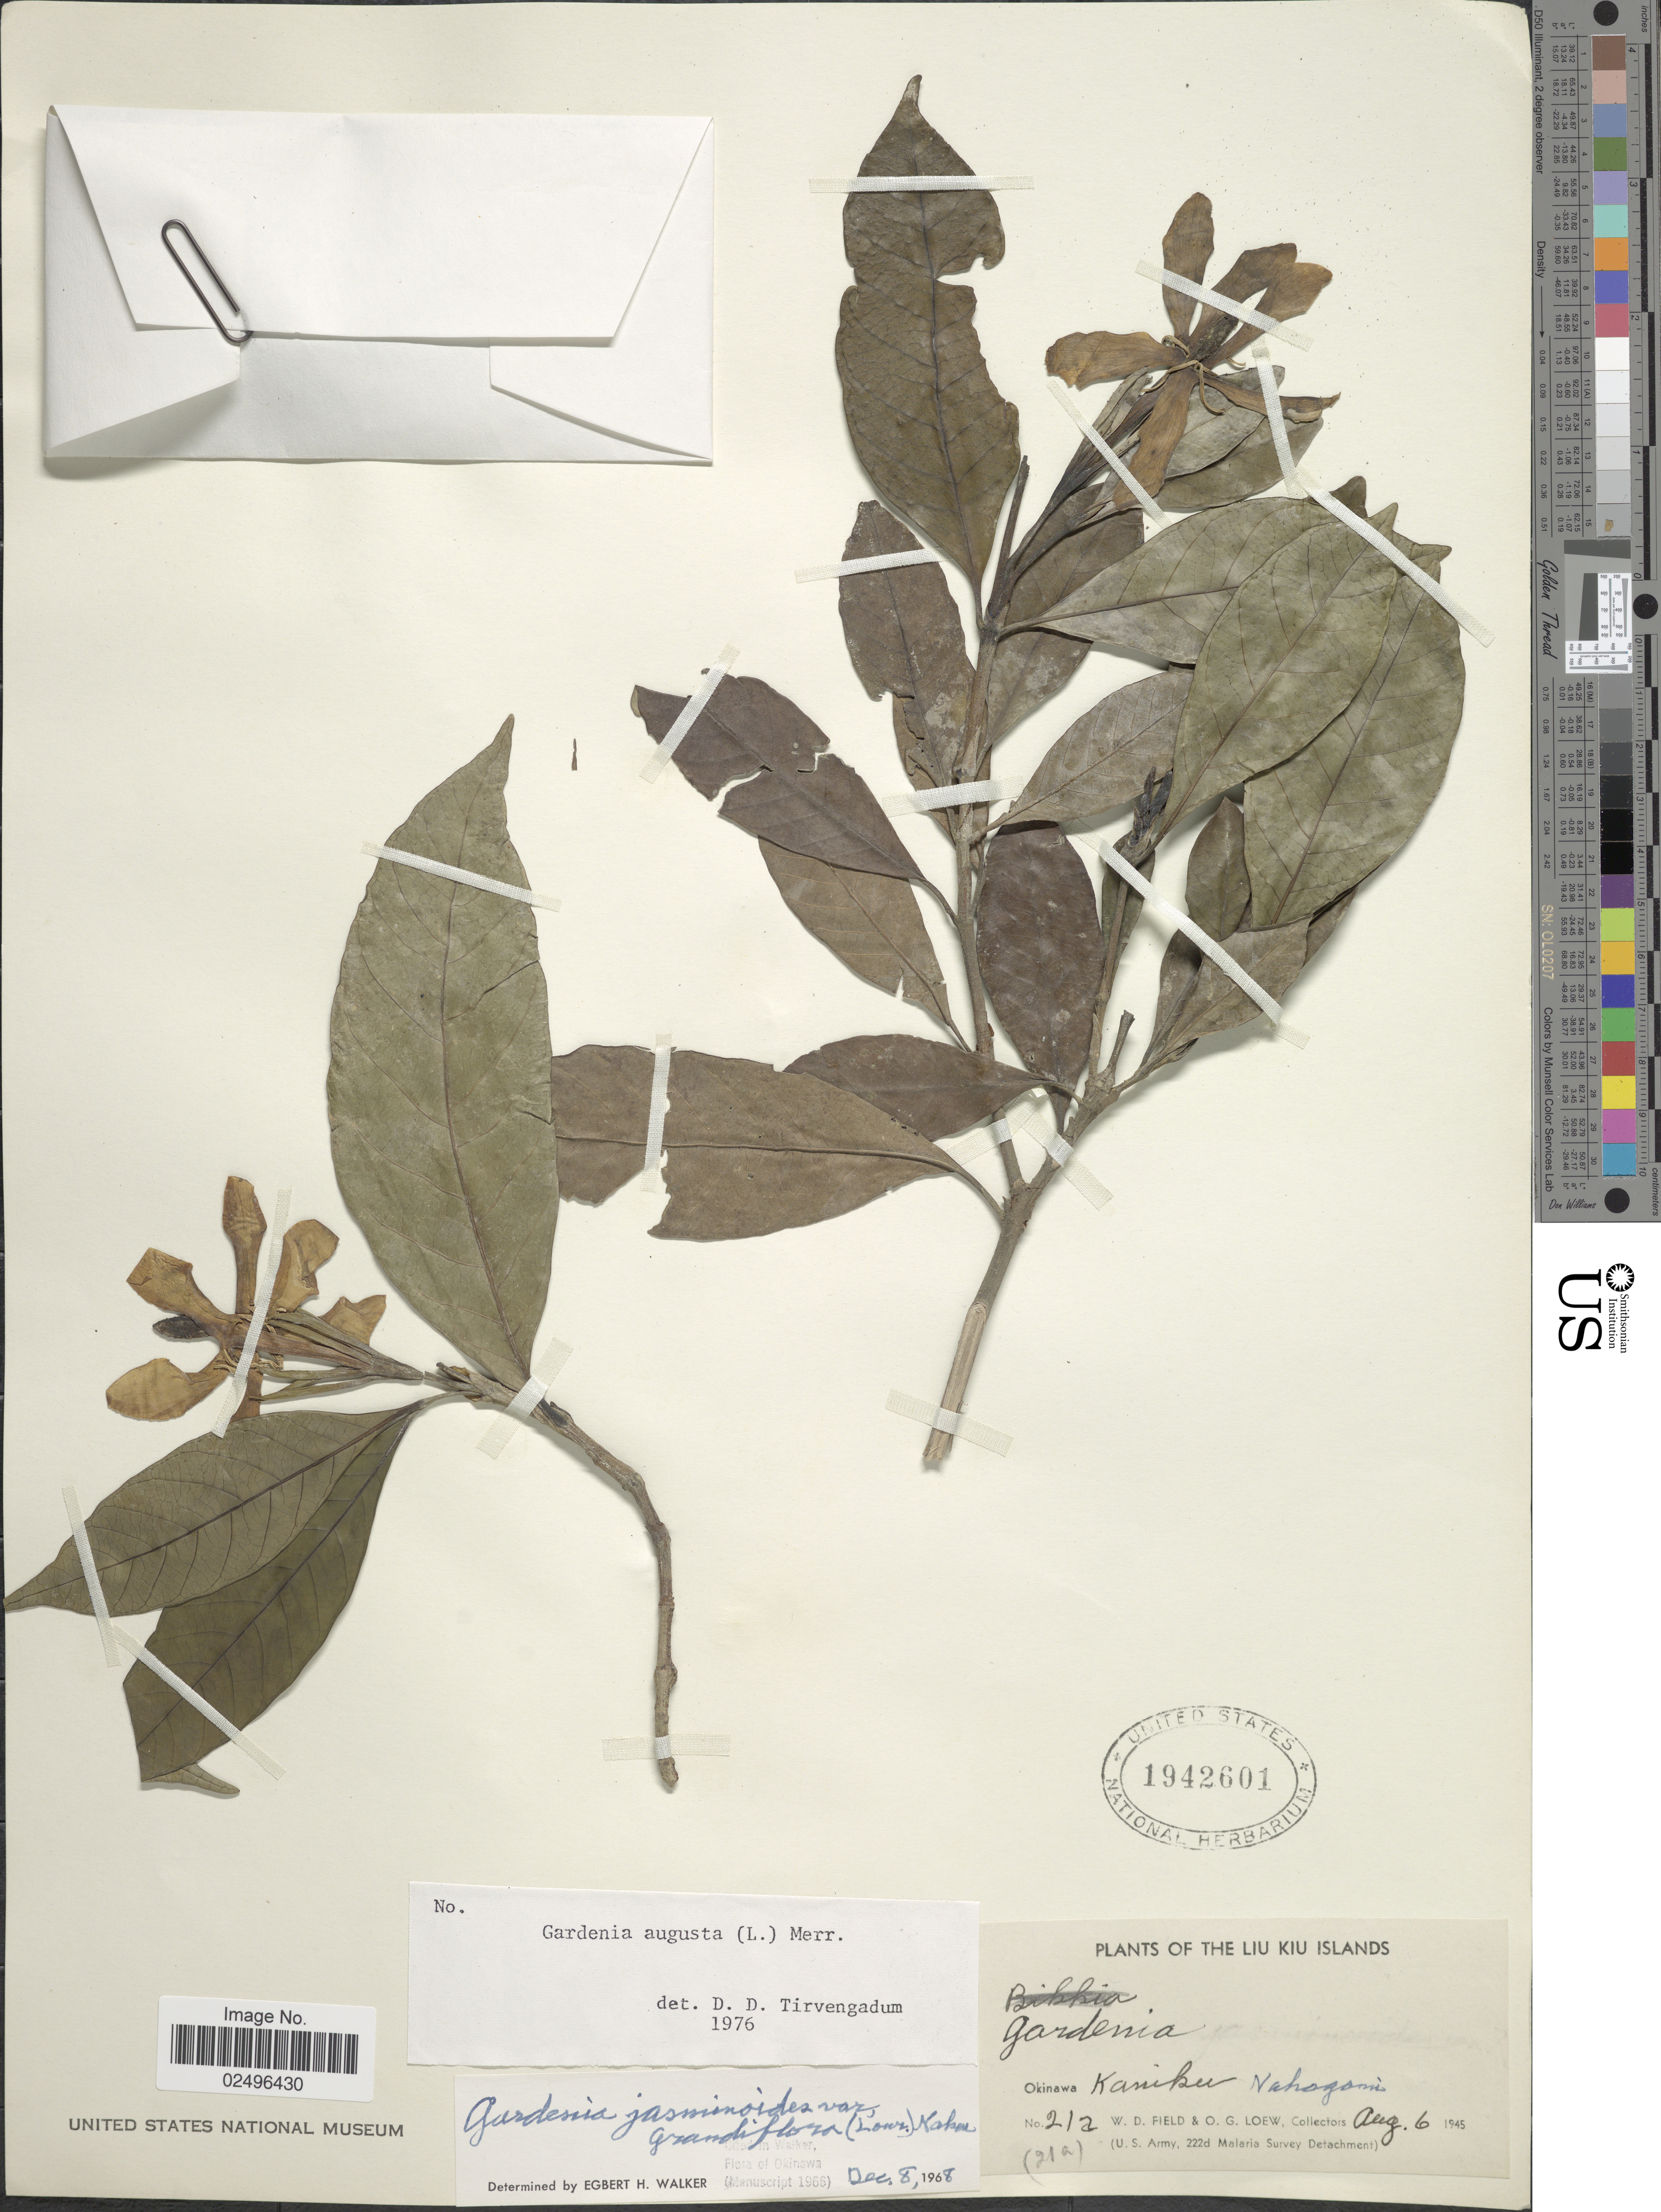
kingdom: Plantae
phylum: Tracheophyta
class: Magnoliopsida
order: Gentianales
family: Rubiaceae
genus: Gardenia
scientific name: Gardenia augusta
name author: (L.) Merr.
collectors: W. D. Field & O. G. Loew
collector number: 21a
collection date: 1945-08-06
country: Japan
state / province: Okinawa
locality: The Liu Kiu Islands, Okinawa, Kaniku, Nahogami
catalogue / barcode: US 1942601